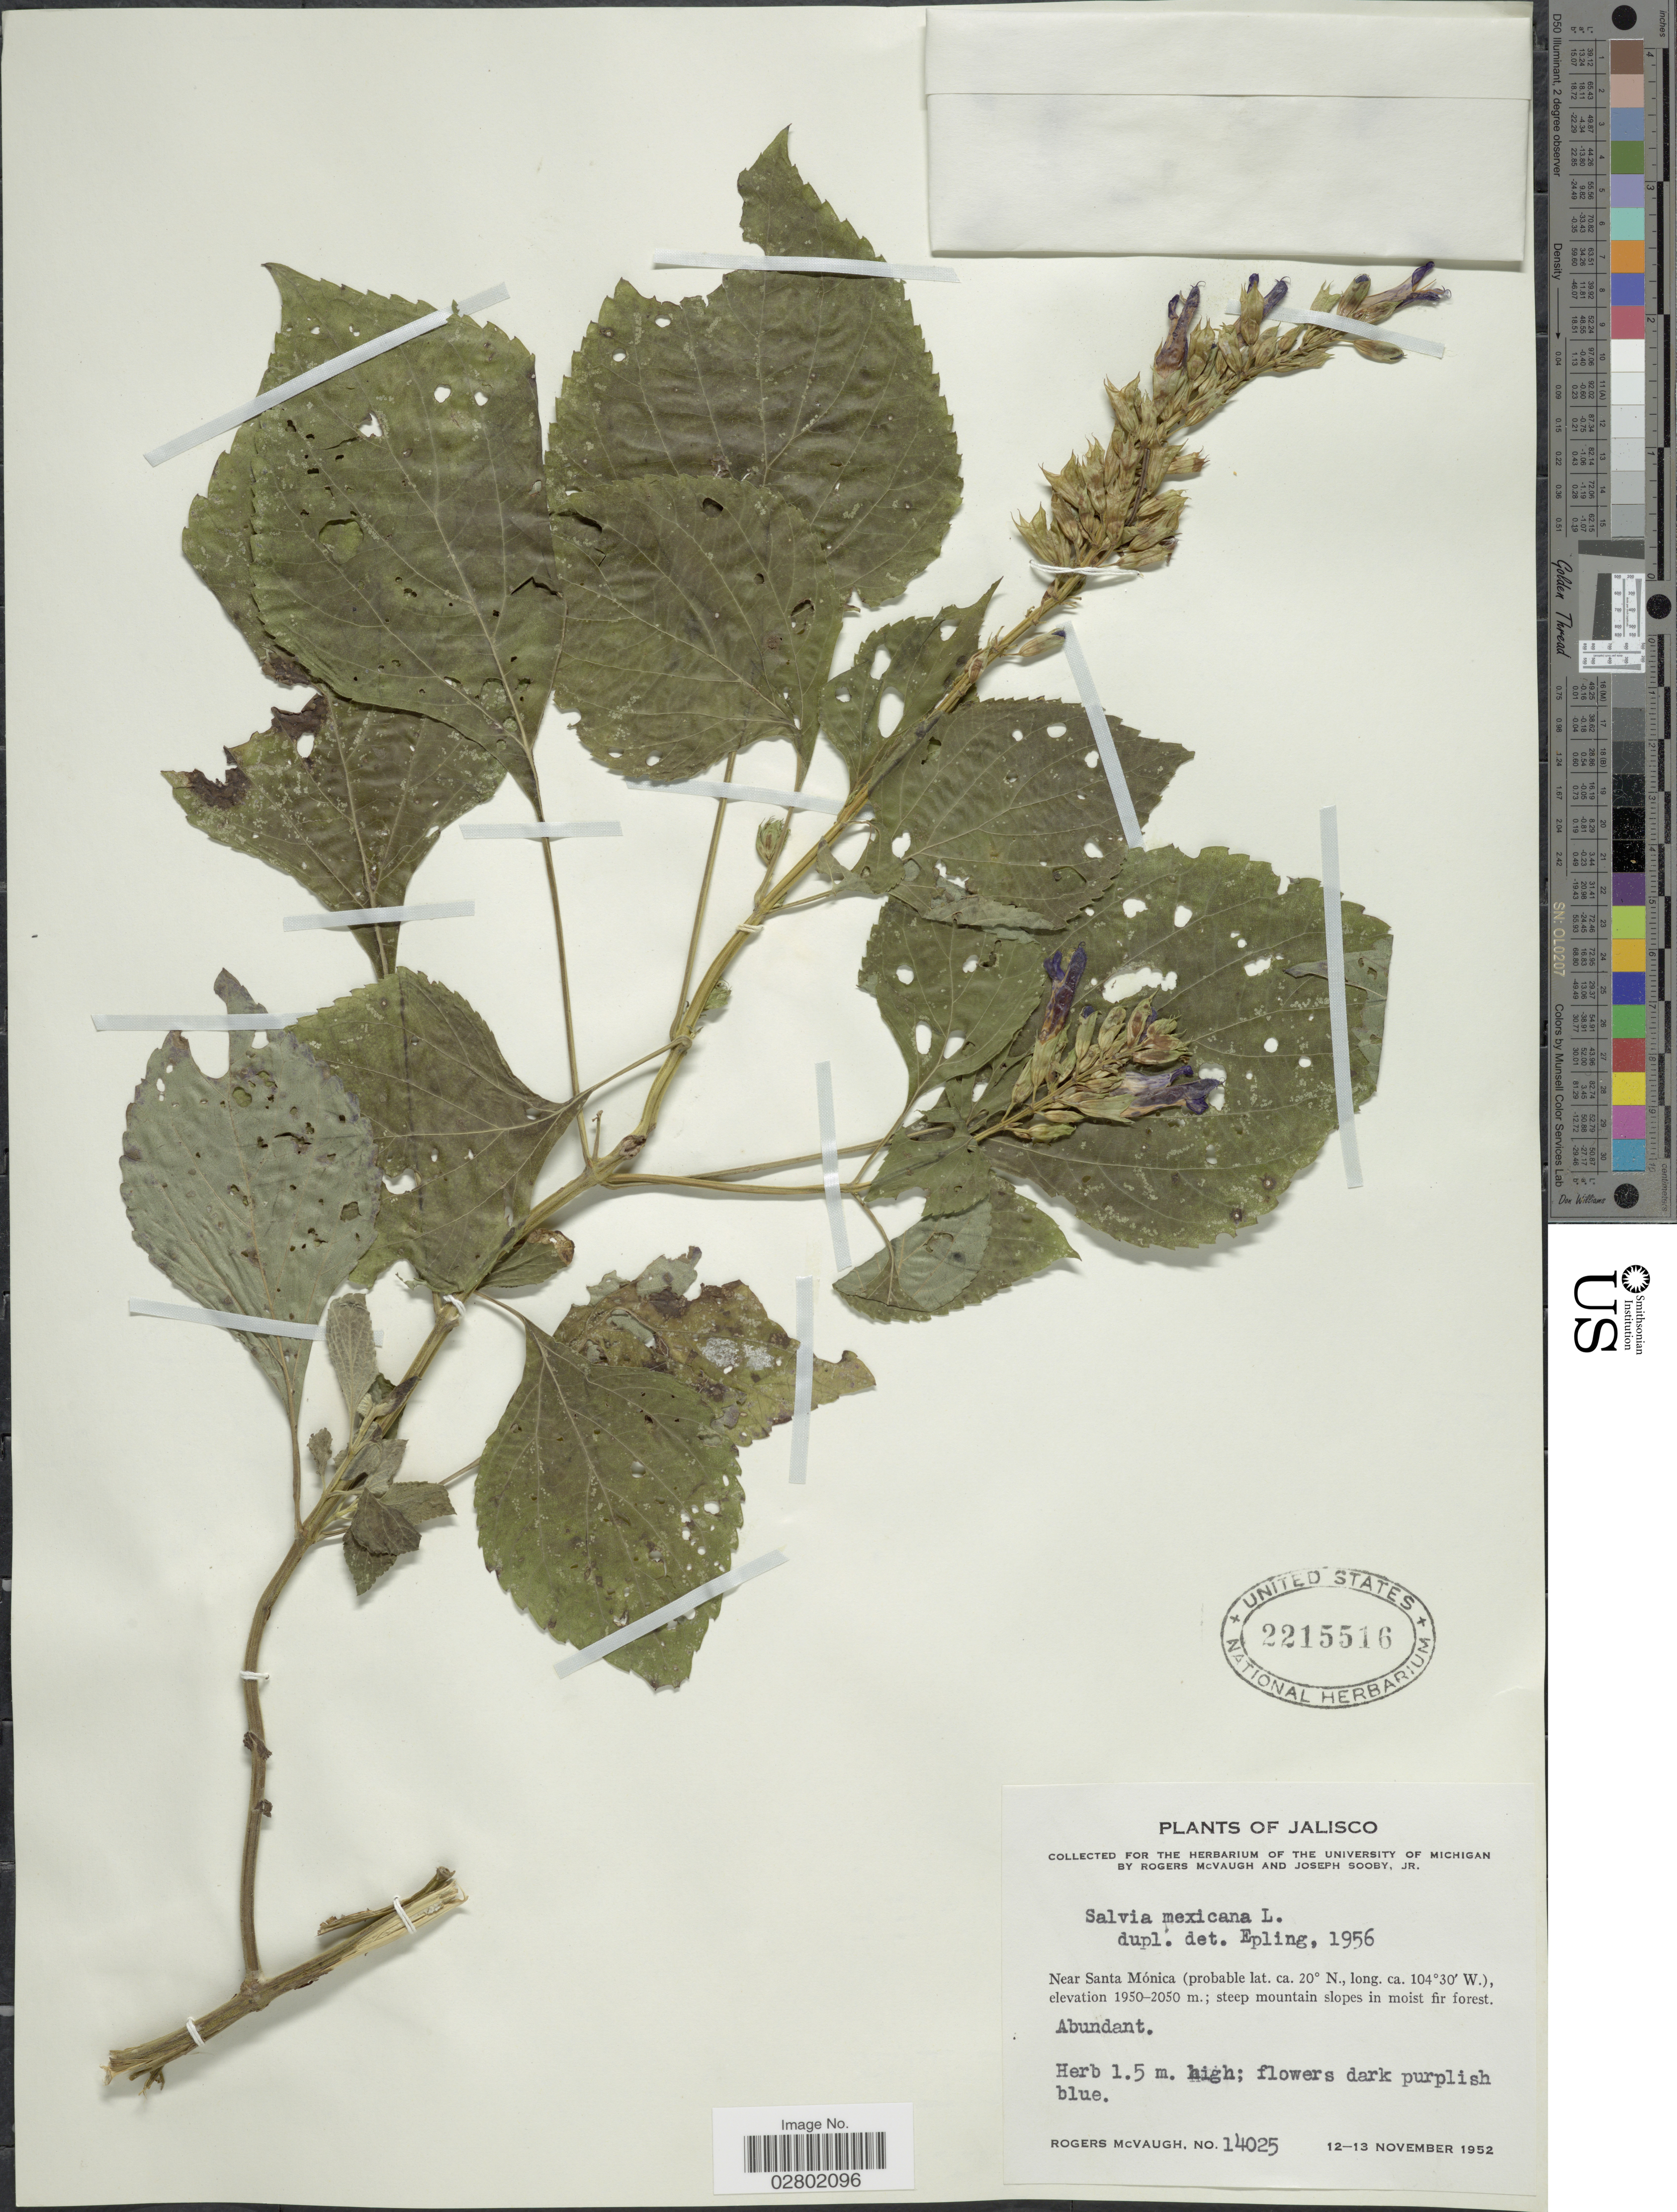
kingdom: Plantae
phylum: Tracheophyta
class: Magnoliopsida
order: Lamiales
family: Lamiaceae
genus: Salvia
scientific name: Salvia mexicana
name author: L.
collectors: R. McVaugh & J. Sooby Jr.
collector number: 1405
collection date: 1952-11-12/1952-11-13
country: Mexico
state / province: Jalisco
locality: Near Santa Mónica.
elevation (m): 1950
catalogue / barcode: US 2215516